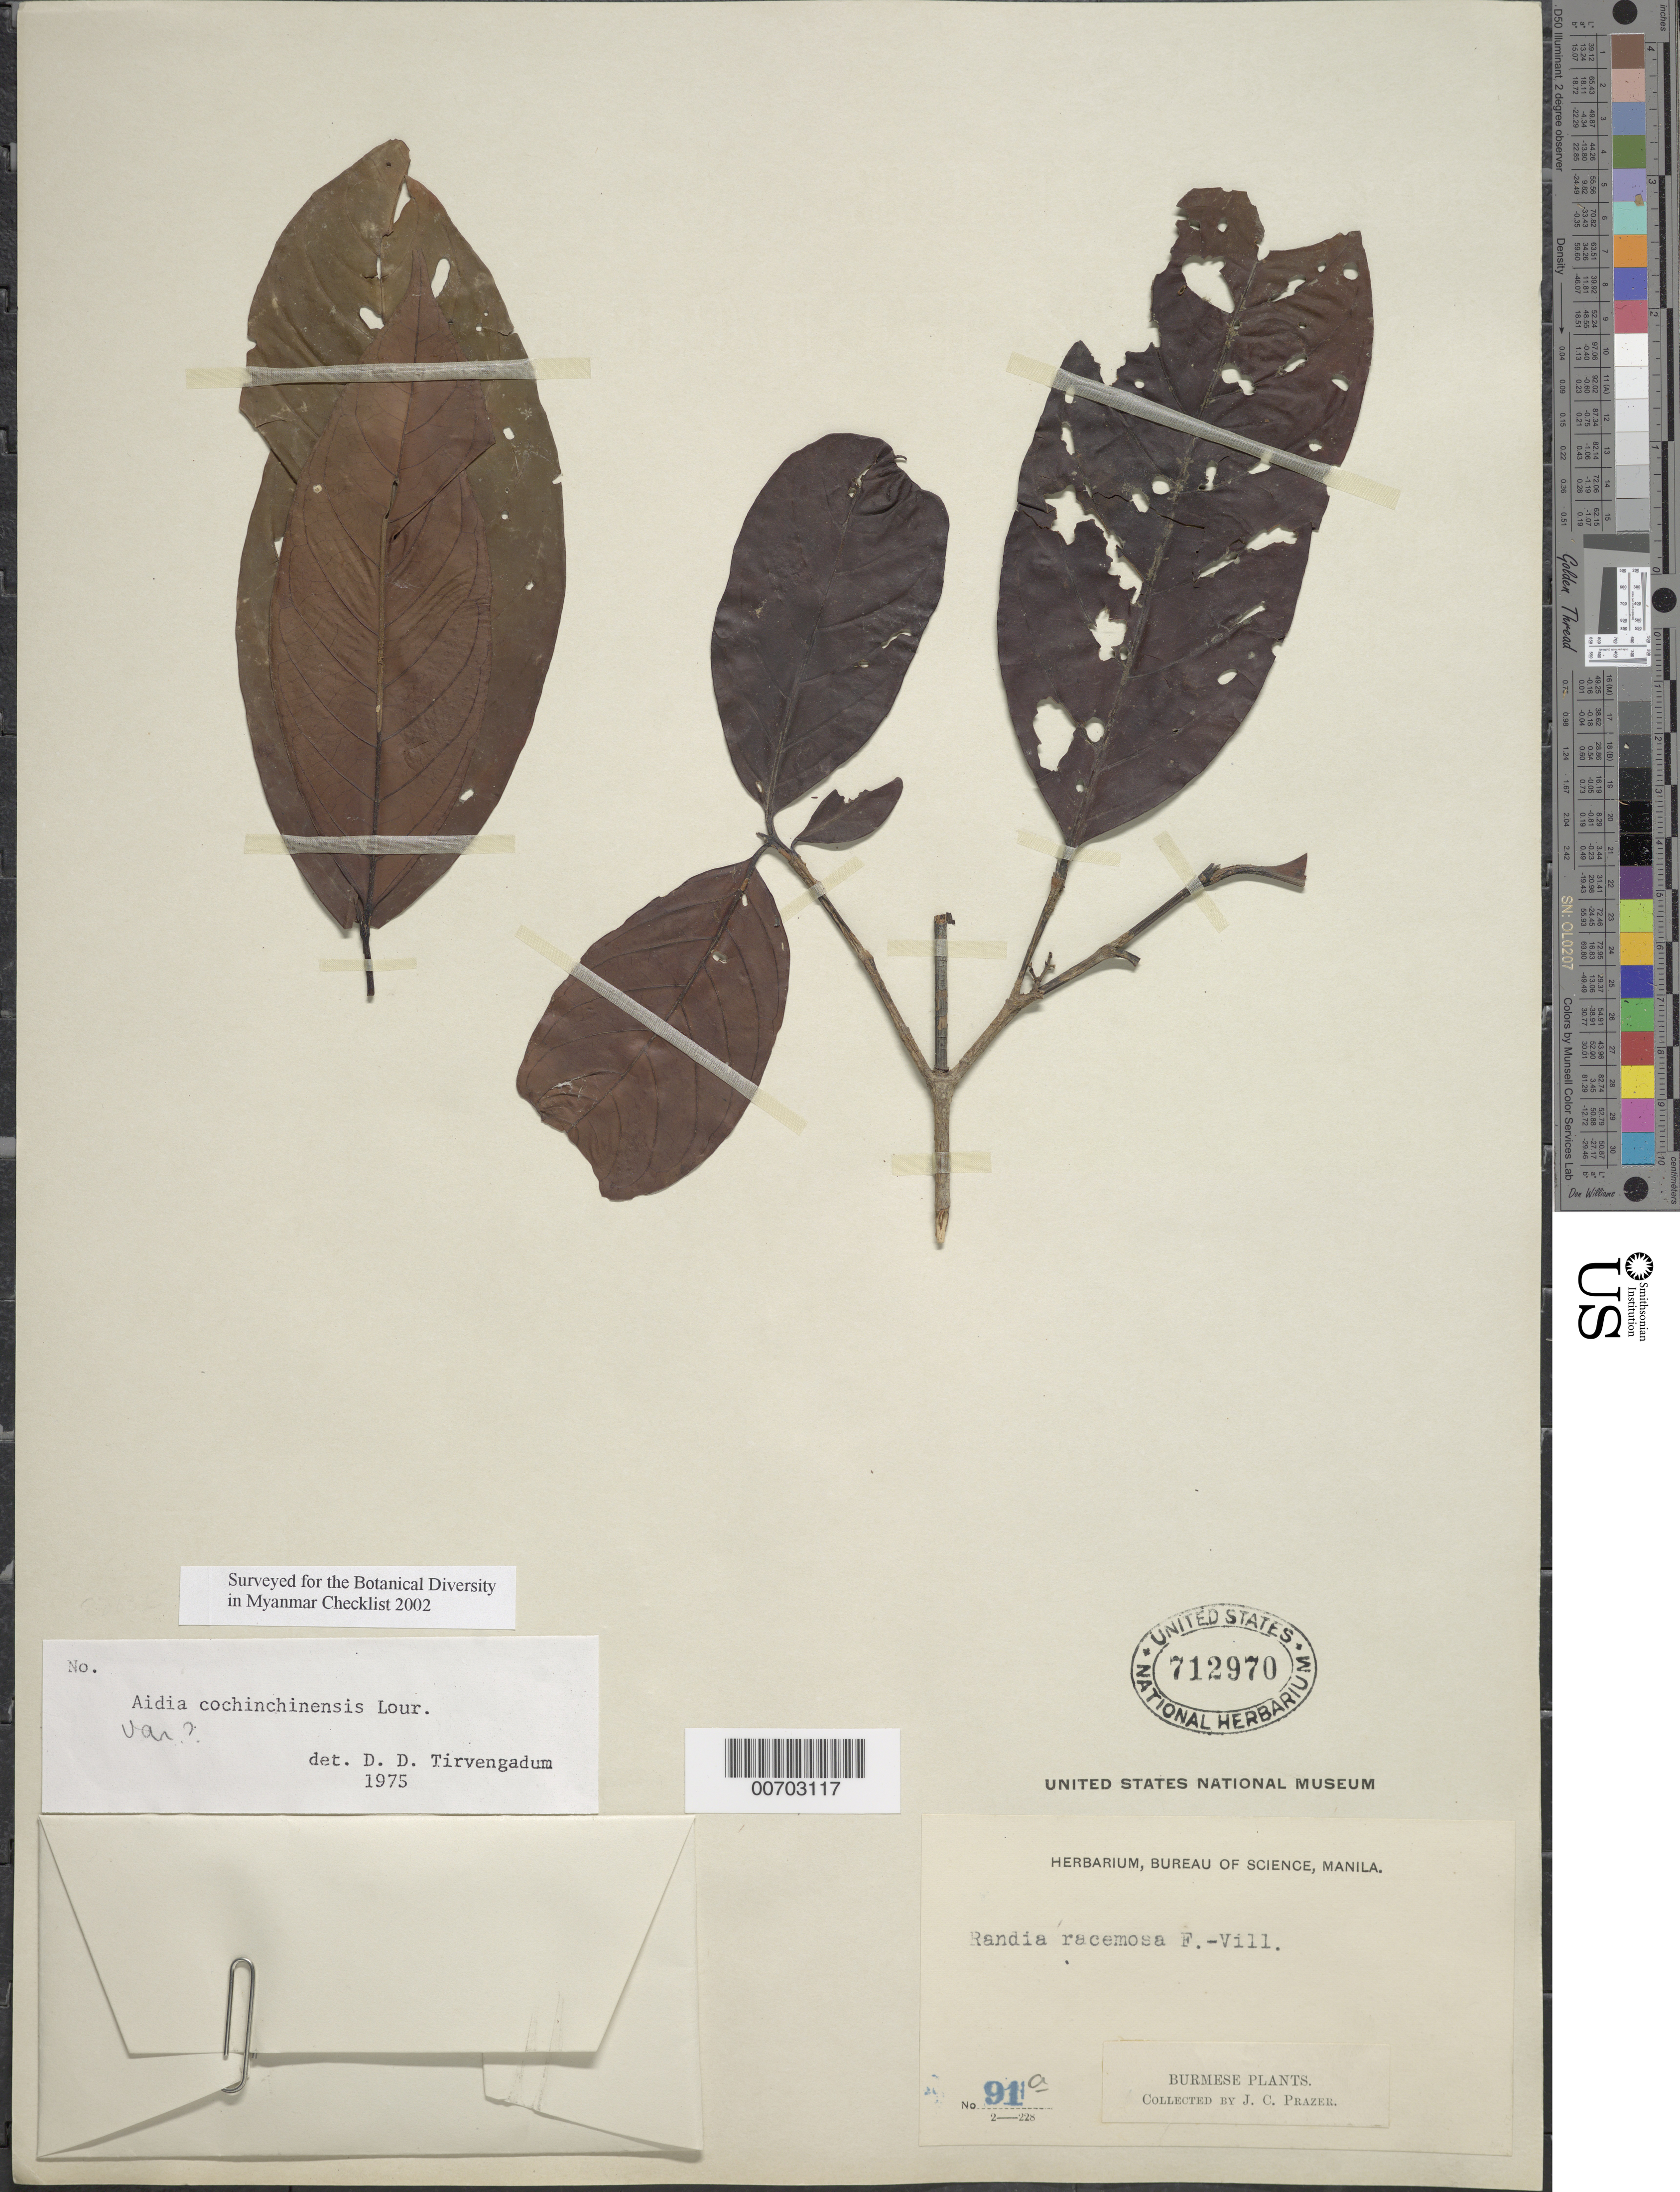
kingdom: Plantae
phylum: Tracheophyta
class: Magnoliopsida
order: Gentianales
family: Rubiaceae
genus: Aidia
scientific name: Aidia cochinchinensis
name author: (Lour.) Merr.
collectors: J. Prazer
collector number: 91a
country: Myanmar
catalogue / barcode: US 712970